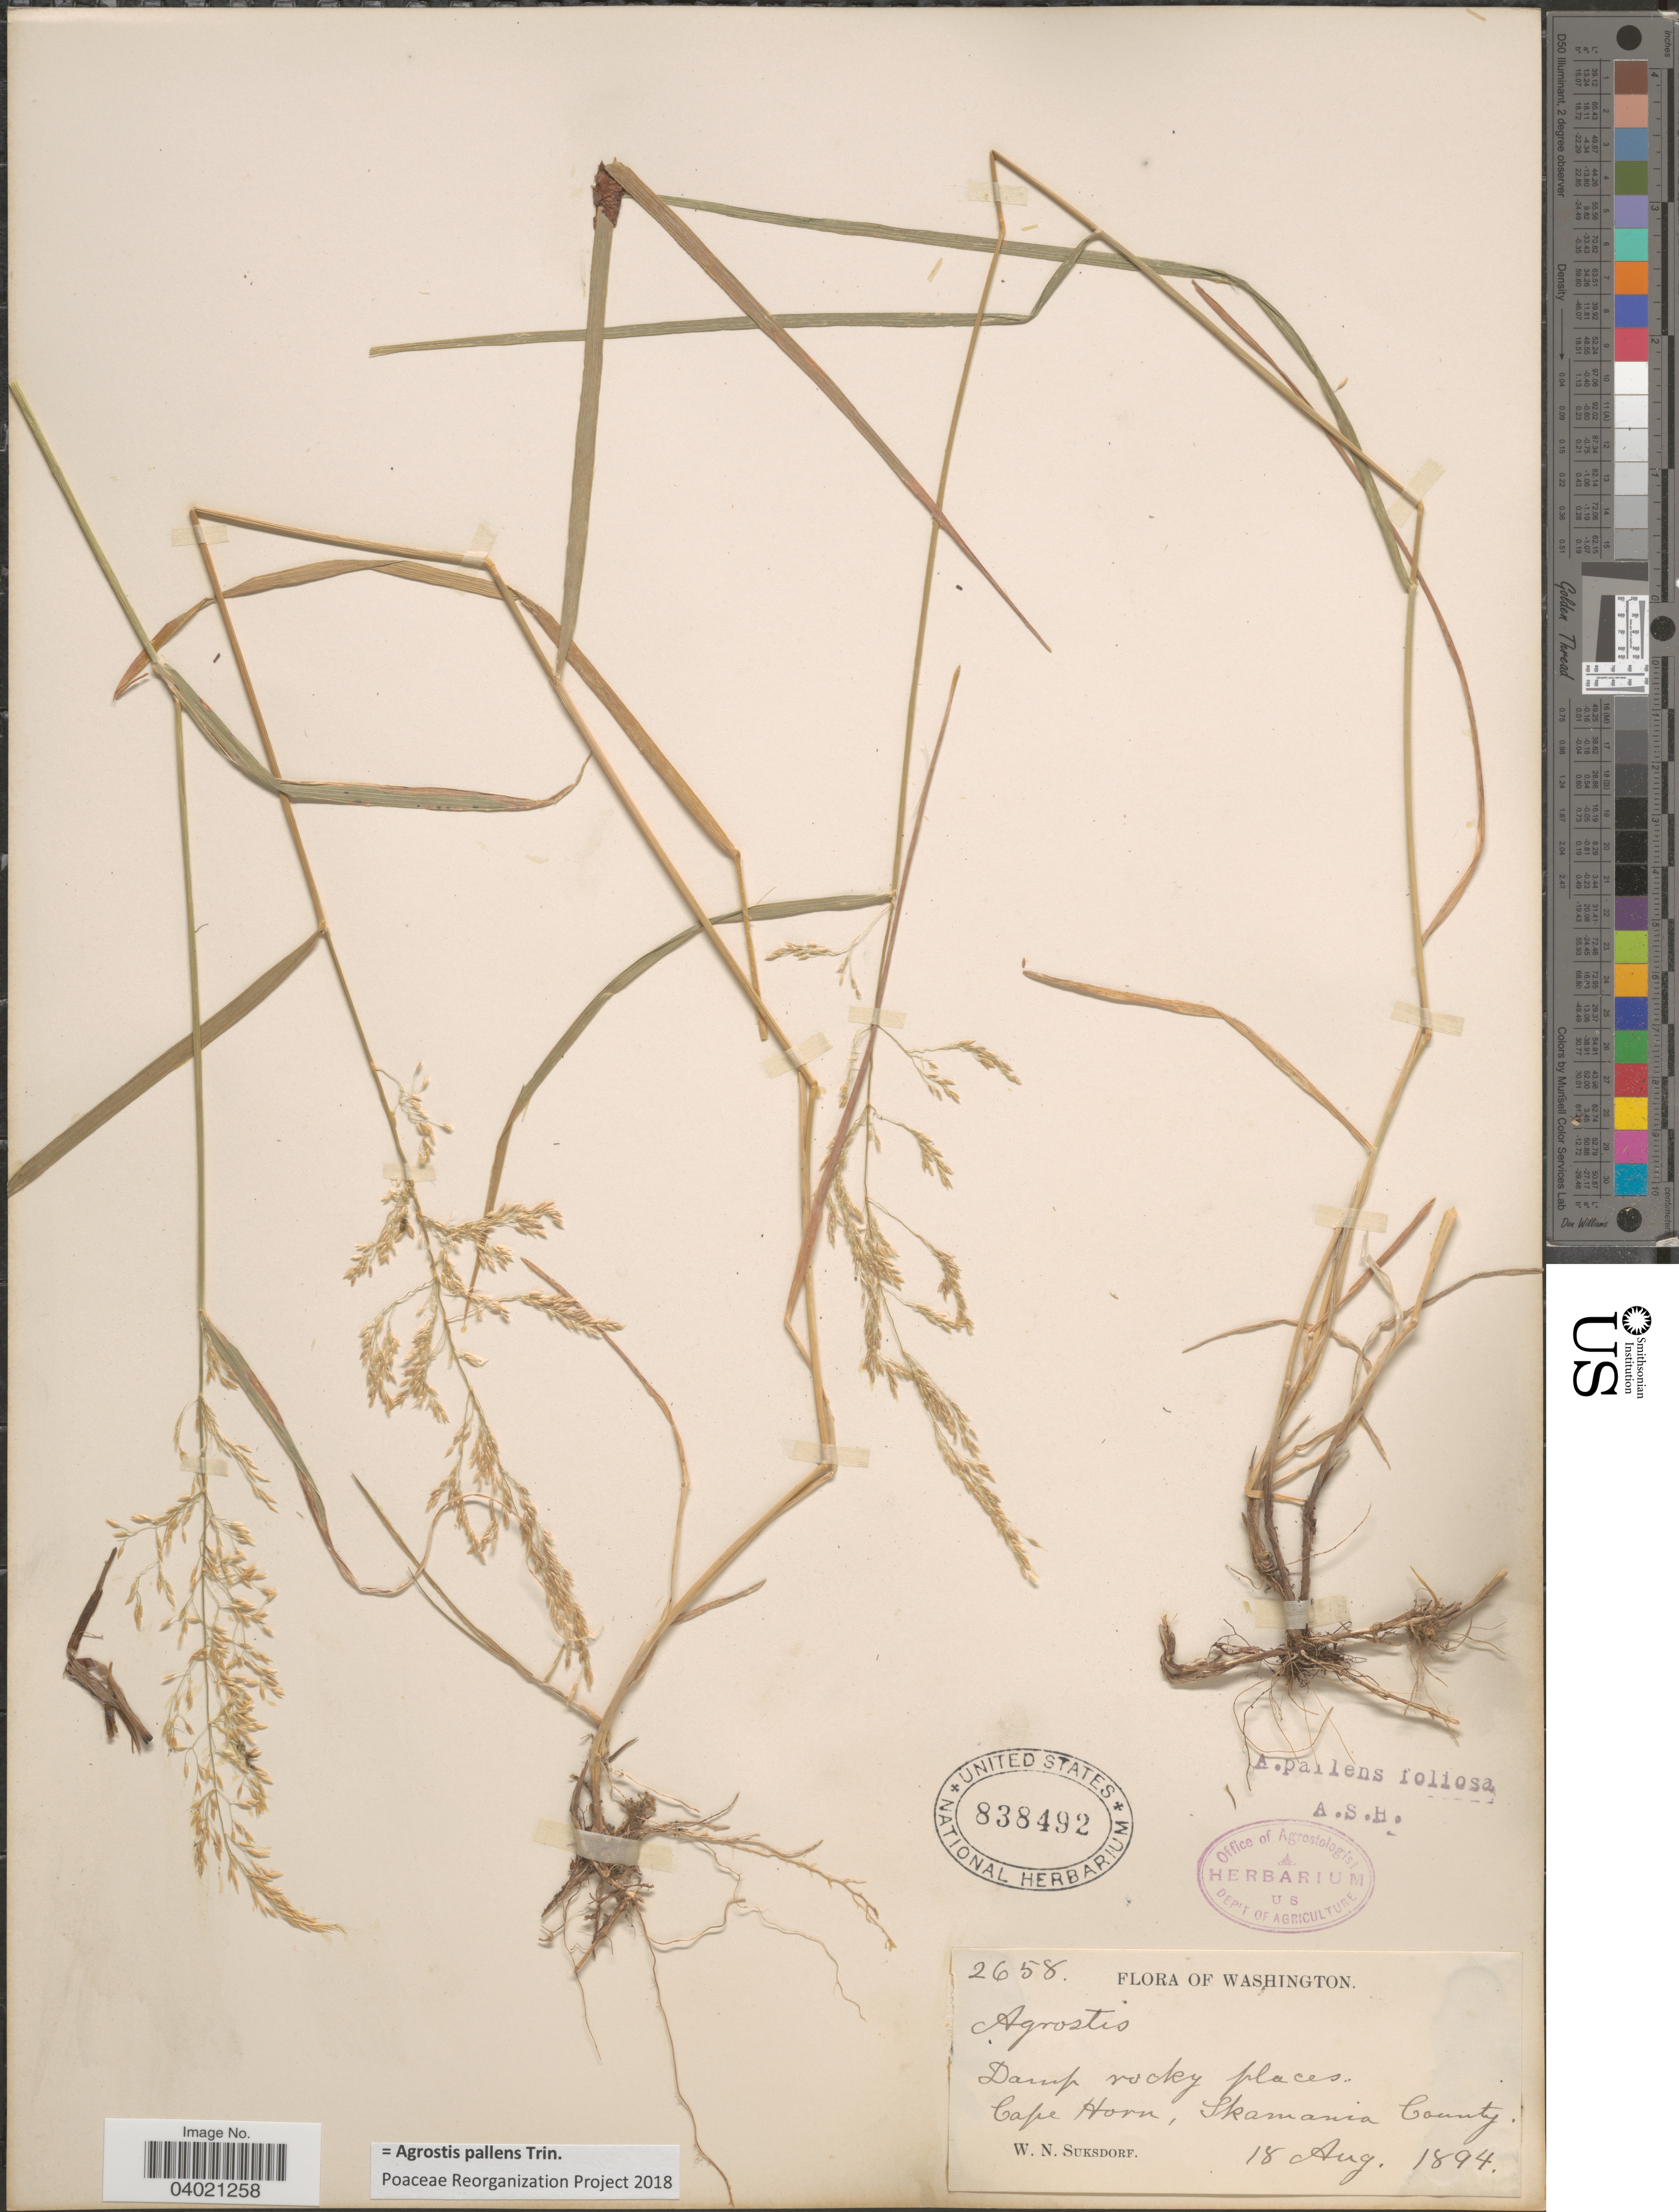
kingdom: Plantae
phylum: Tracheophyta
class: Liliopsida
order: Poales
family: Poaceae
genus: Agrostis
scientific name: Agrostis pallens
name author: Trin.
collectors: W. N. Suksdorf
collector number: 2658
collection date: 1894-08-18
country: United States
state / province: Washington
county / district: Skamania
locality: Cape Horn, Skamania County.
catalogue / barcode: US 838492